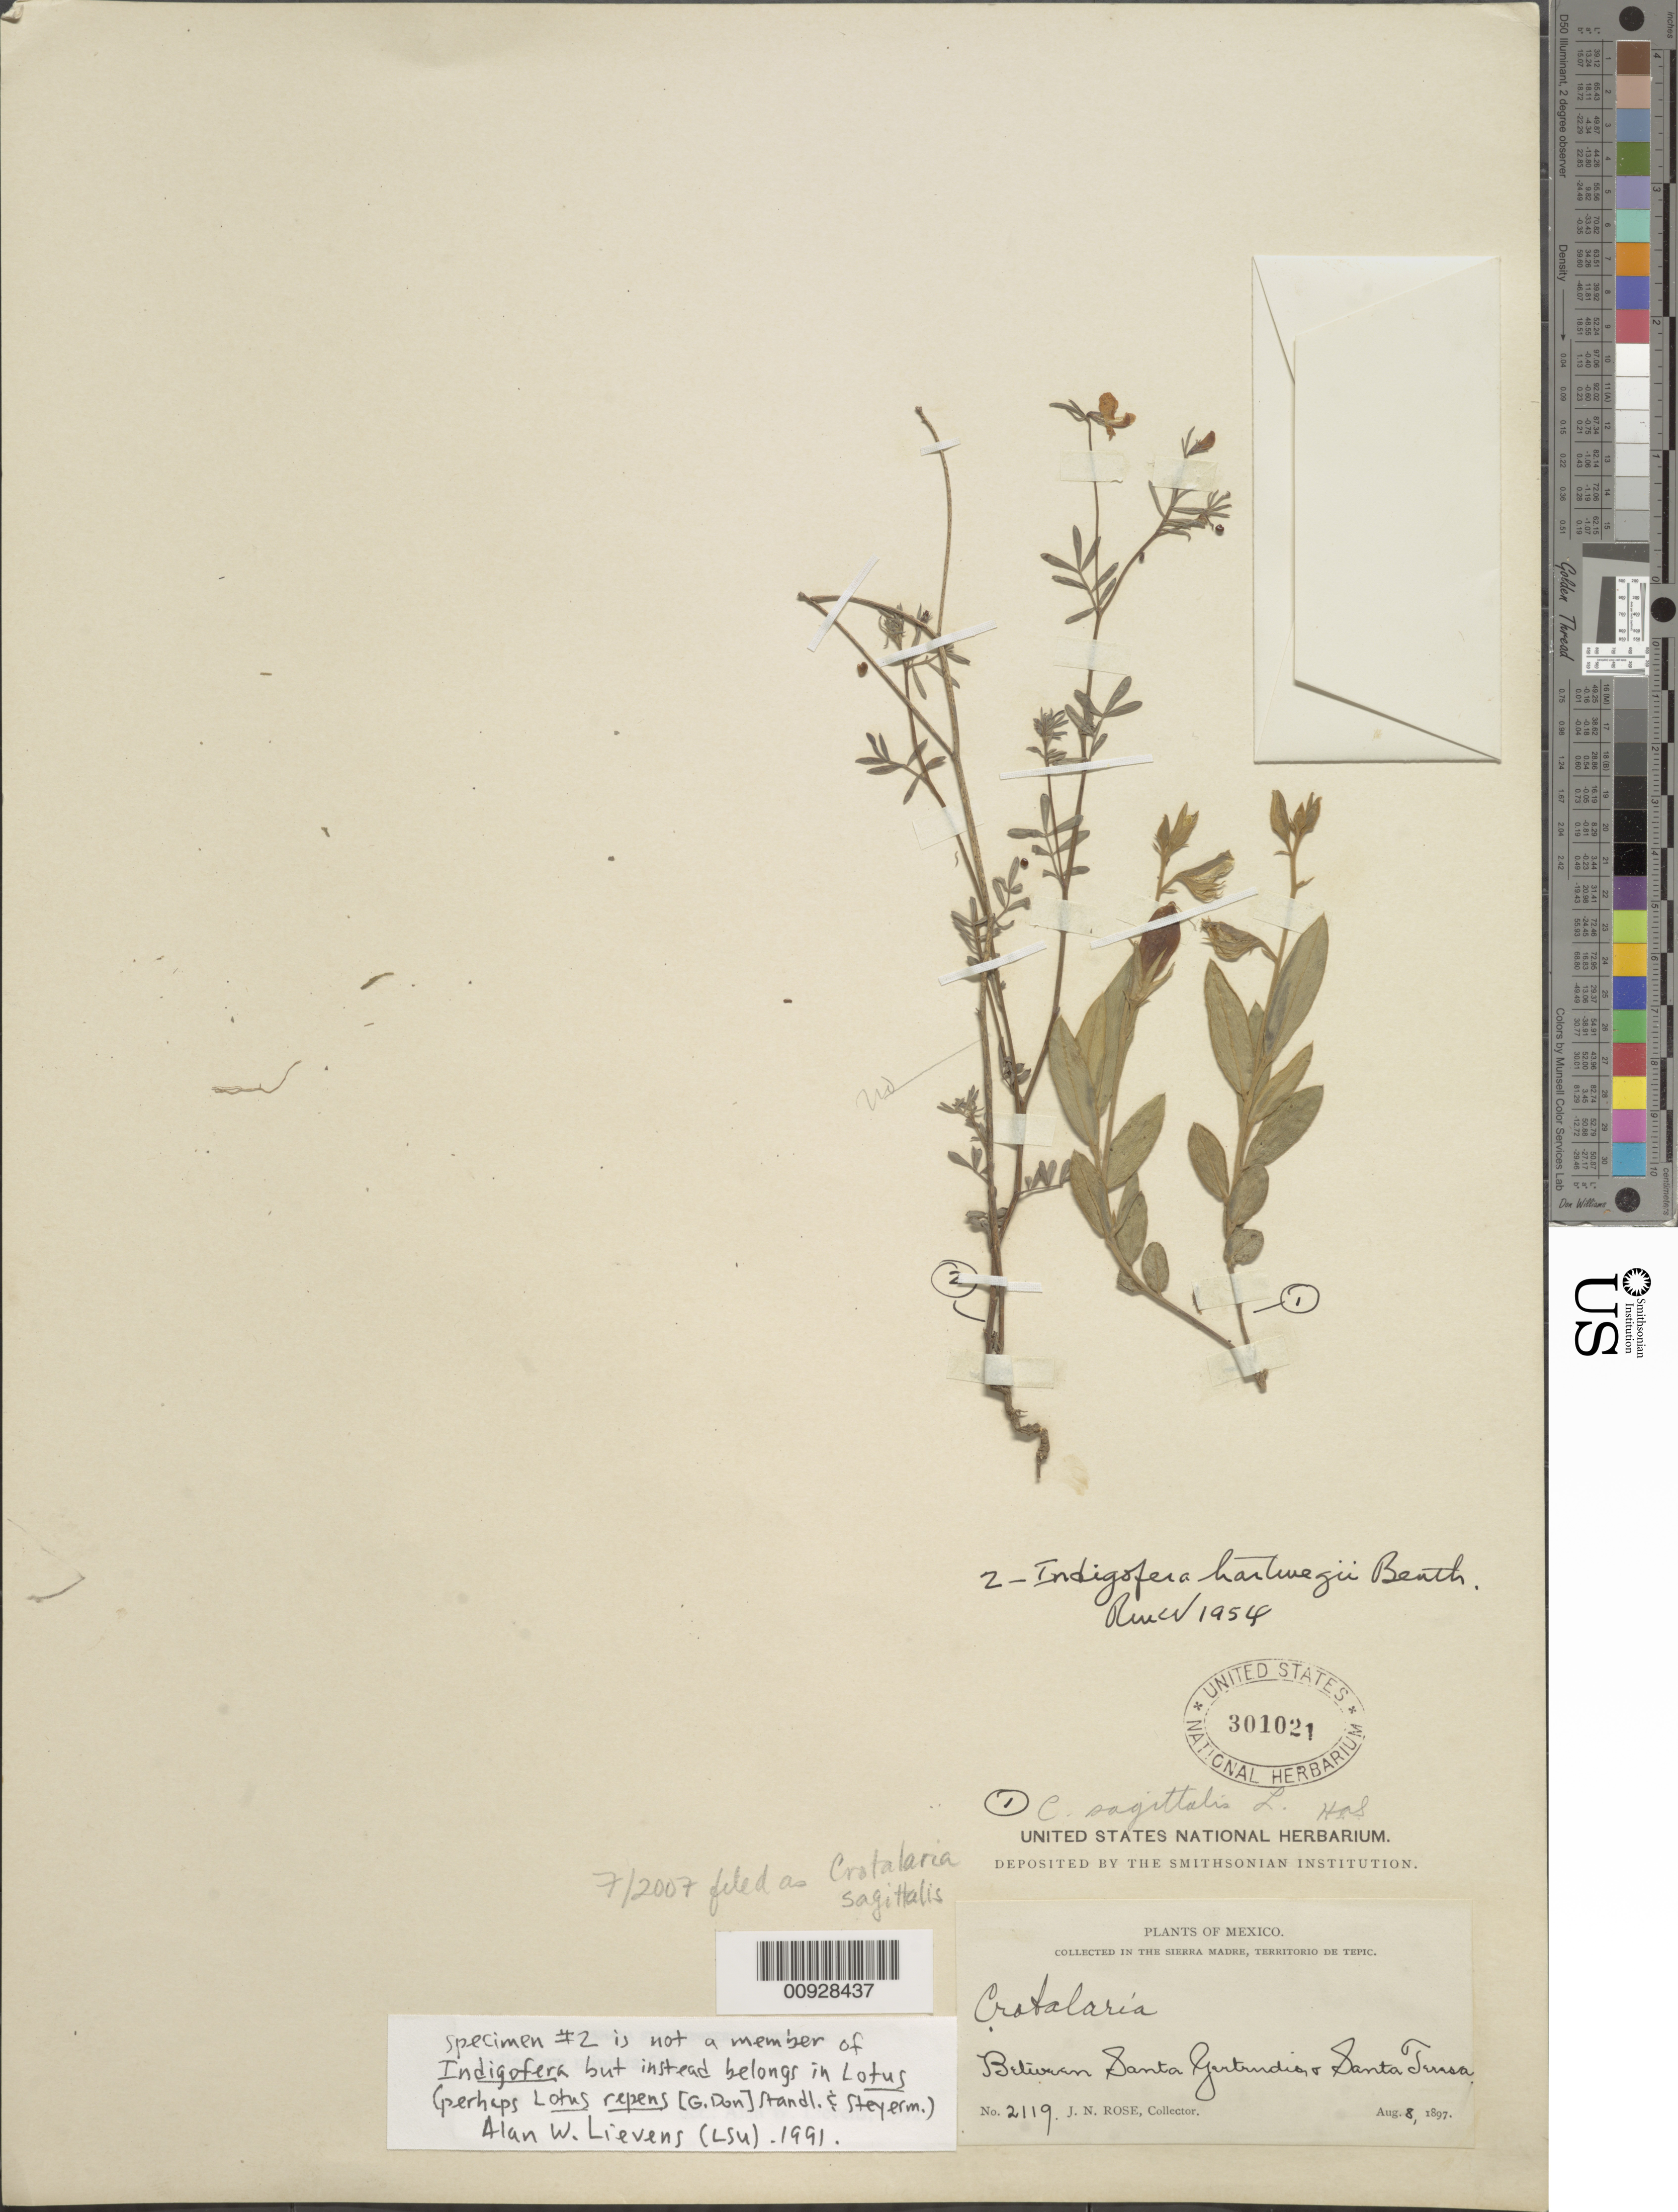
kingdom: Plantae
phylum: Tracheophyta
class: Magnoliopsida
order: Fabales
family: Fabaceae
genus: Crotalaria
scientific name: Crotalaria sagittalis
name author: L.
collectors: J. N. Rose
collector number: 2119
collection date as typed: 08 Aug 1897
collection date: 1897-08-08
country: Mexico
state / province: Nayarit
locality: Between Santa Gertrudis & Santa Teresa in the Sierra Madre, Territorio de Tepic.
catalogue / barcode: US 301021